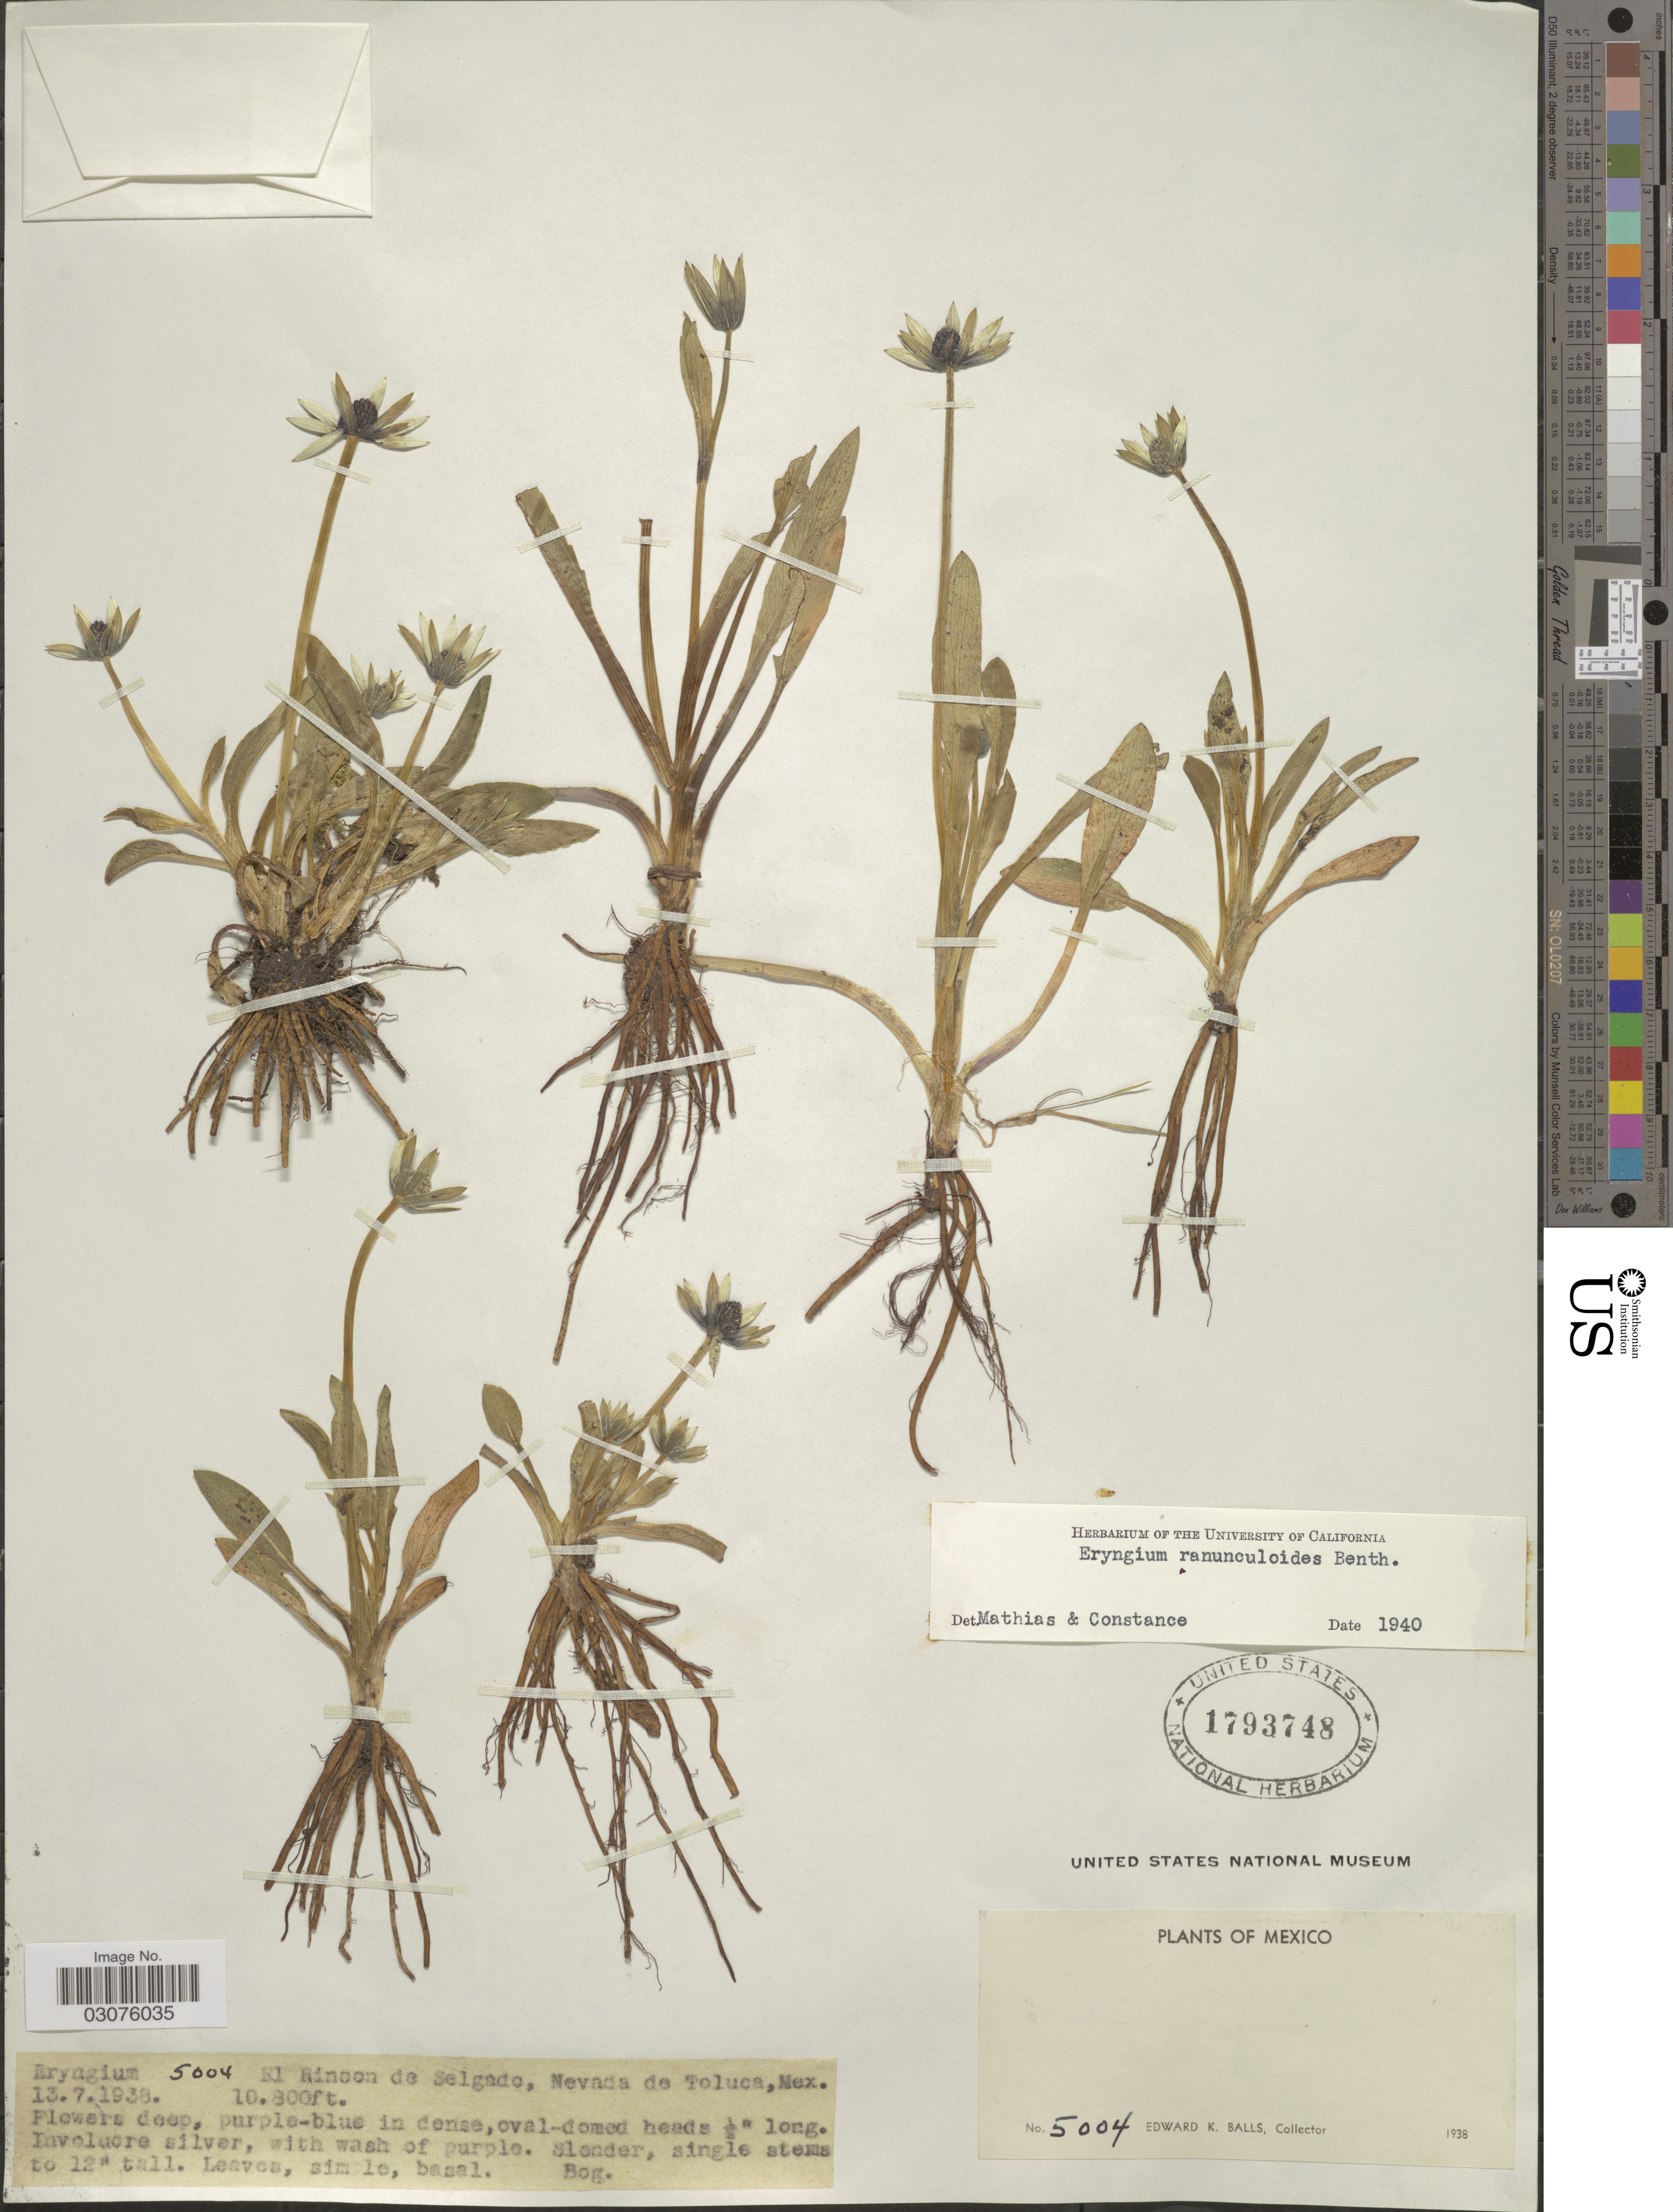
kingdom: Plantae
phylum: Tracheophyta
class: Magnoliopsida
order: Apiales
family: Apiaceae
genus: Eryngium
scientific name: Eryngium ranunculoides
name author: Benth.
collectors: E. K. Balls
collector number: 5004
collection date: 1938-07-13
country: Mexico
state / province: México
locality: El Rincon de Selgado, Nevada de Toluca, Mex.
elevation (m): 3292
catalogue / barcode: US 1793748